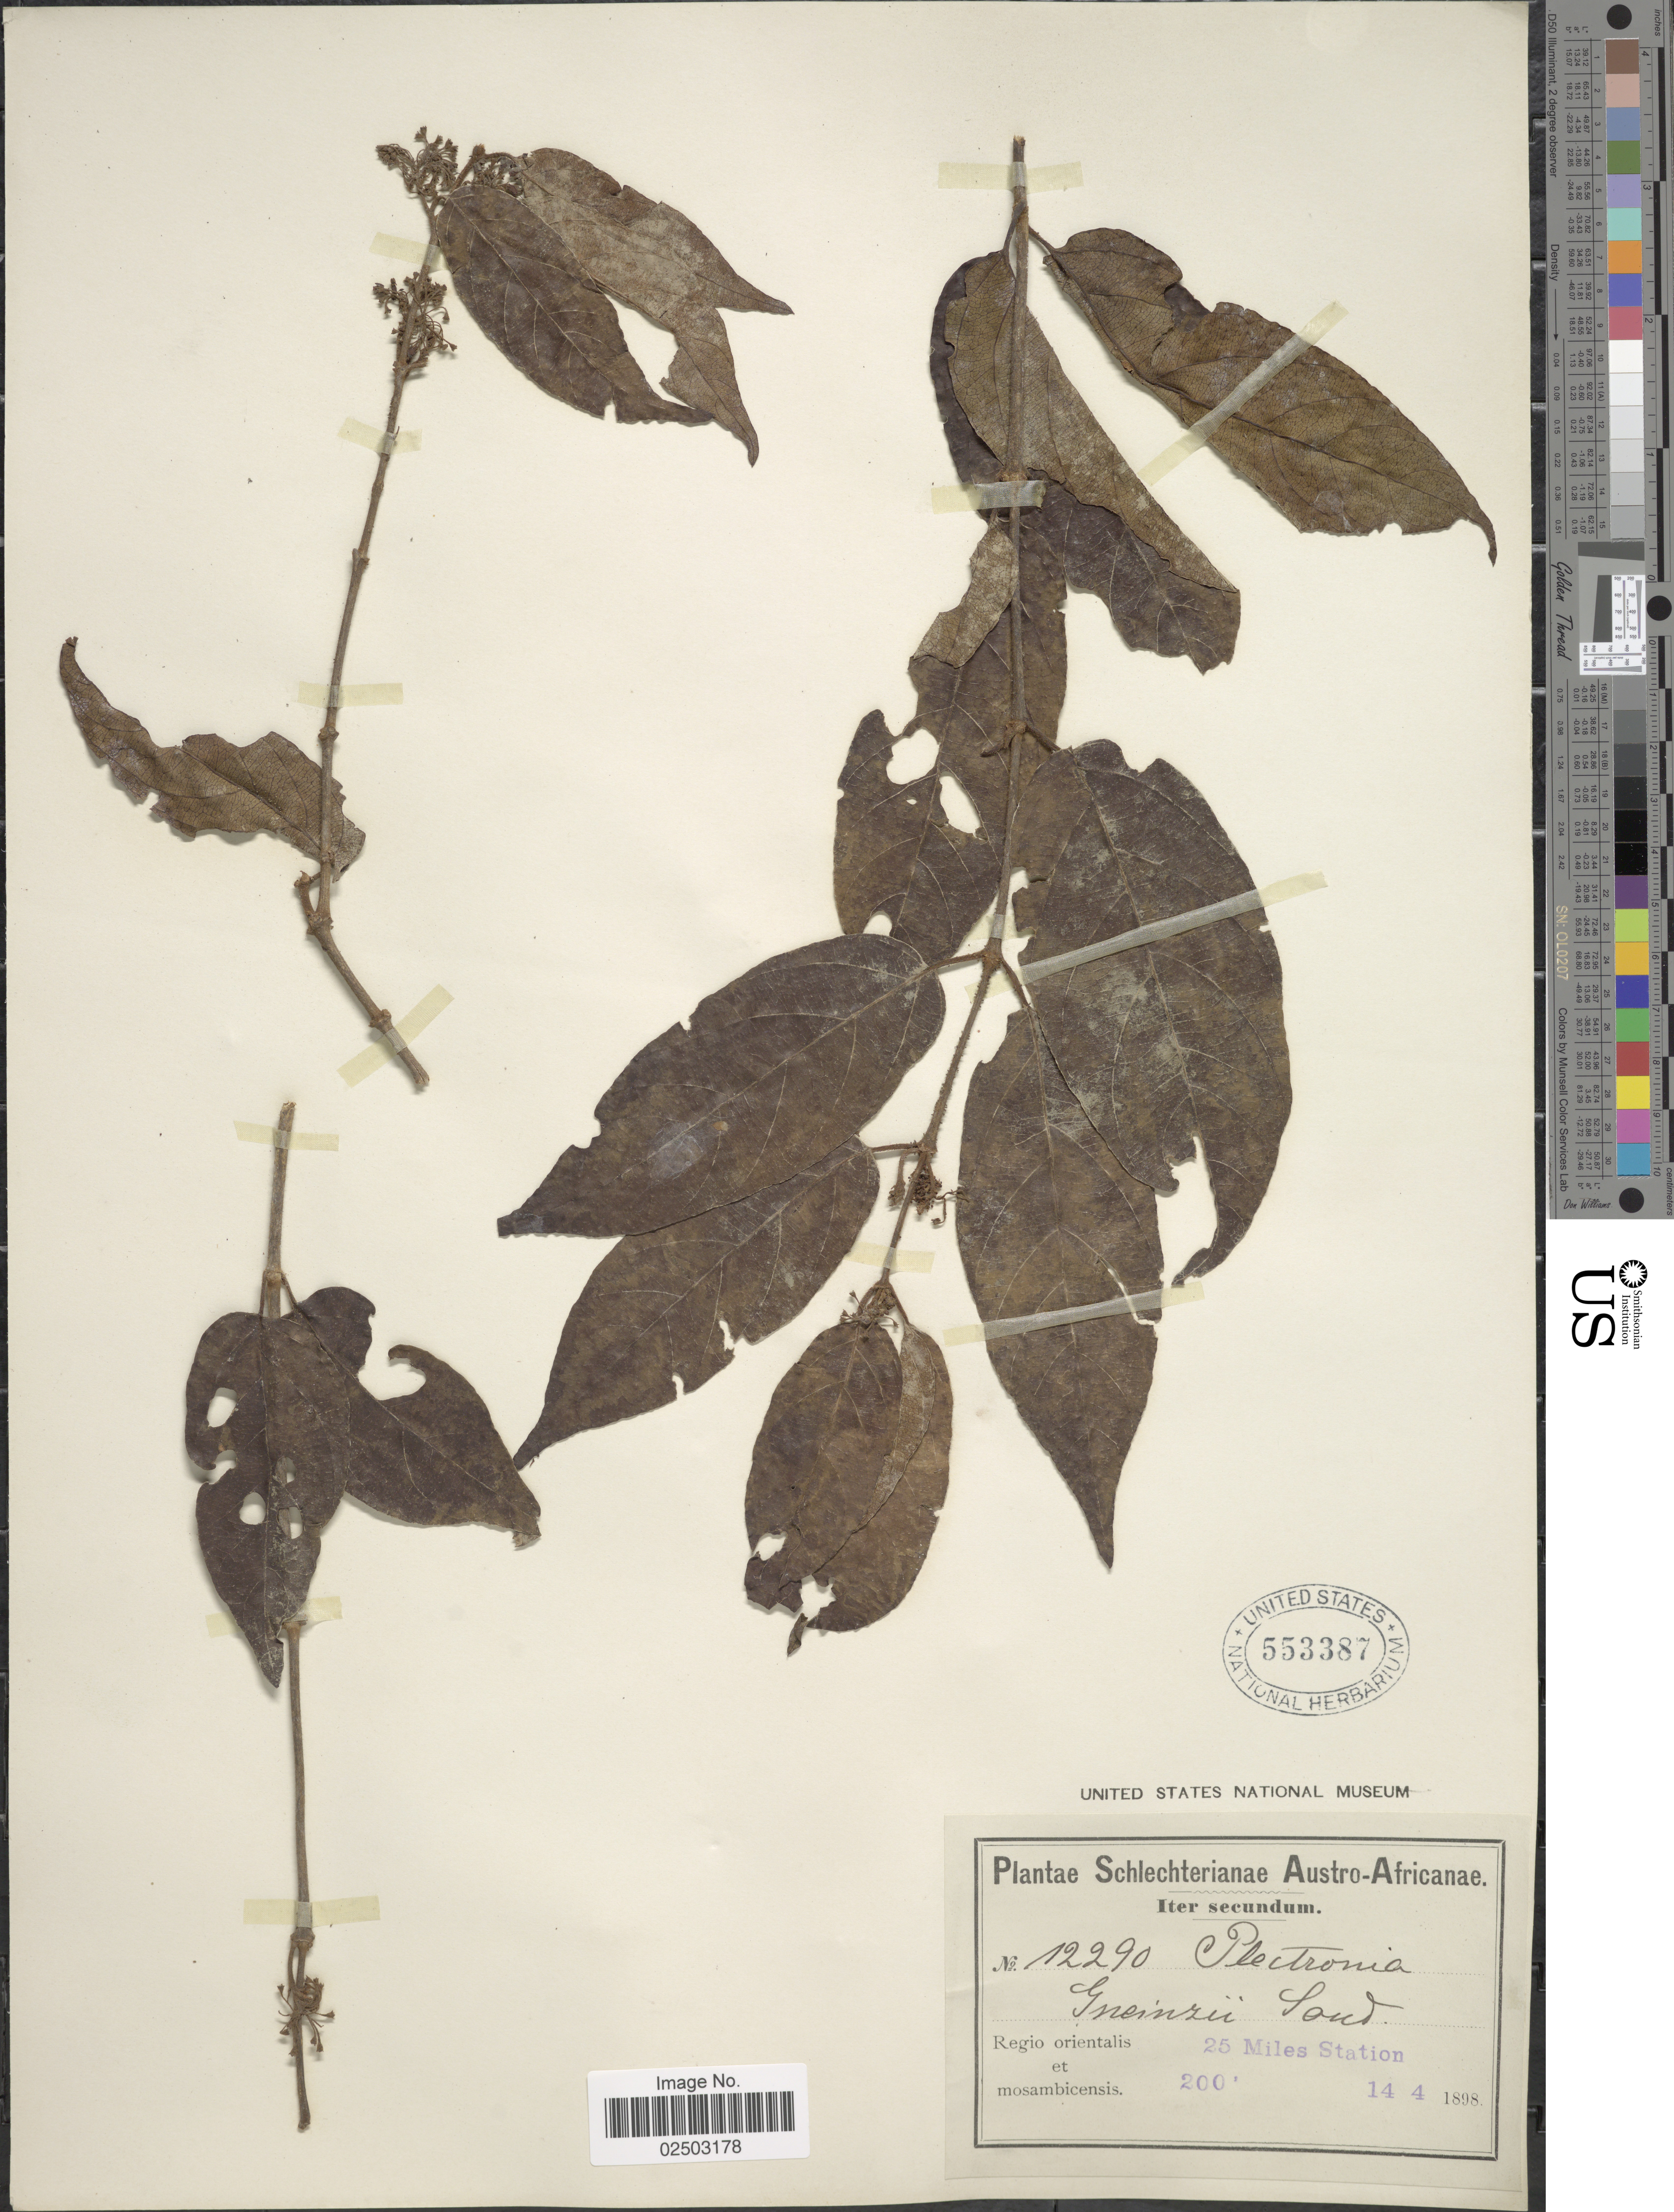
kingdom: Plantae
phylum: Tracheophyta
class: Magnoliopsida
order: Gentianales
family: Rubiaceae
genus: Canthium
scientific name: Canthium gueinzii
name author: Sond.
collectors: Schlechter, --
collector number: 12290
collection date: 1898-04-14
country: Mozambique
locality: Austro-africanae, Regio orientalis et mosambicensis, 25 miles station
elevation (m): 61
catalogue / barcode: US 553387